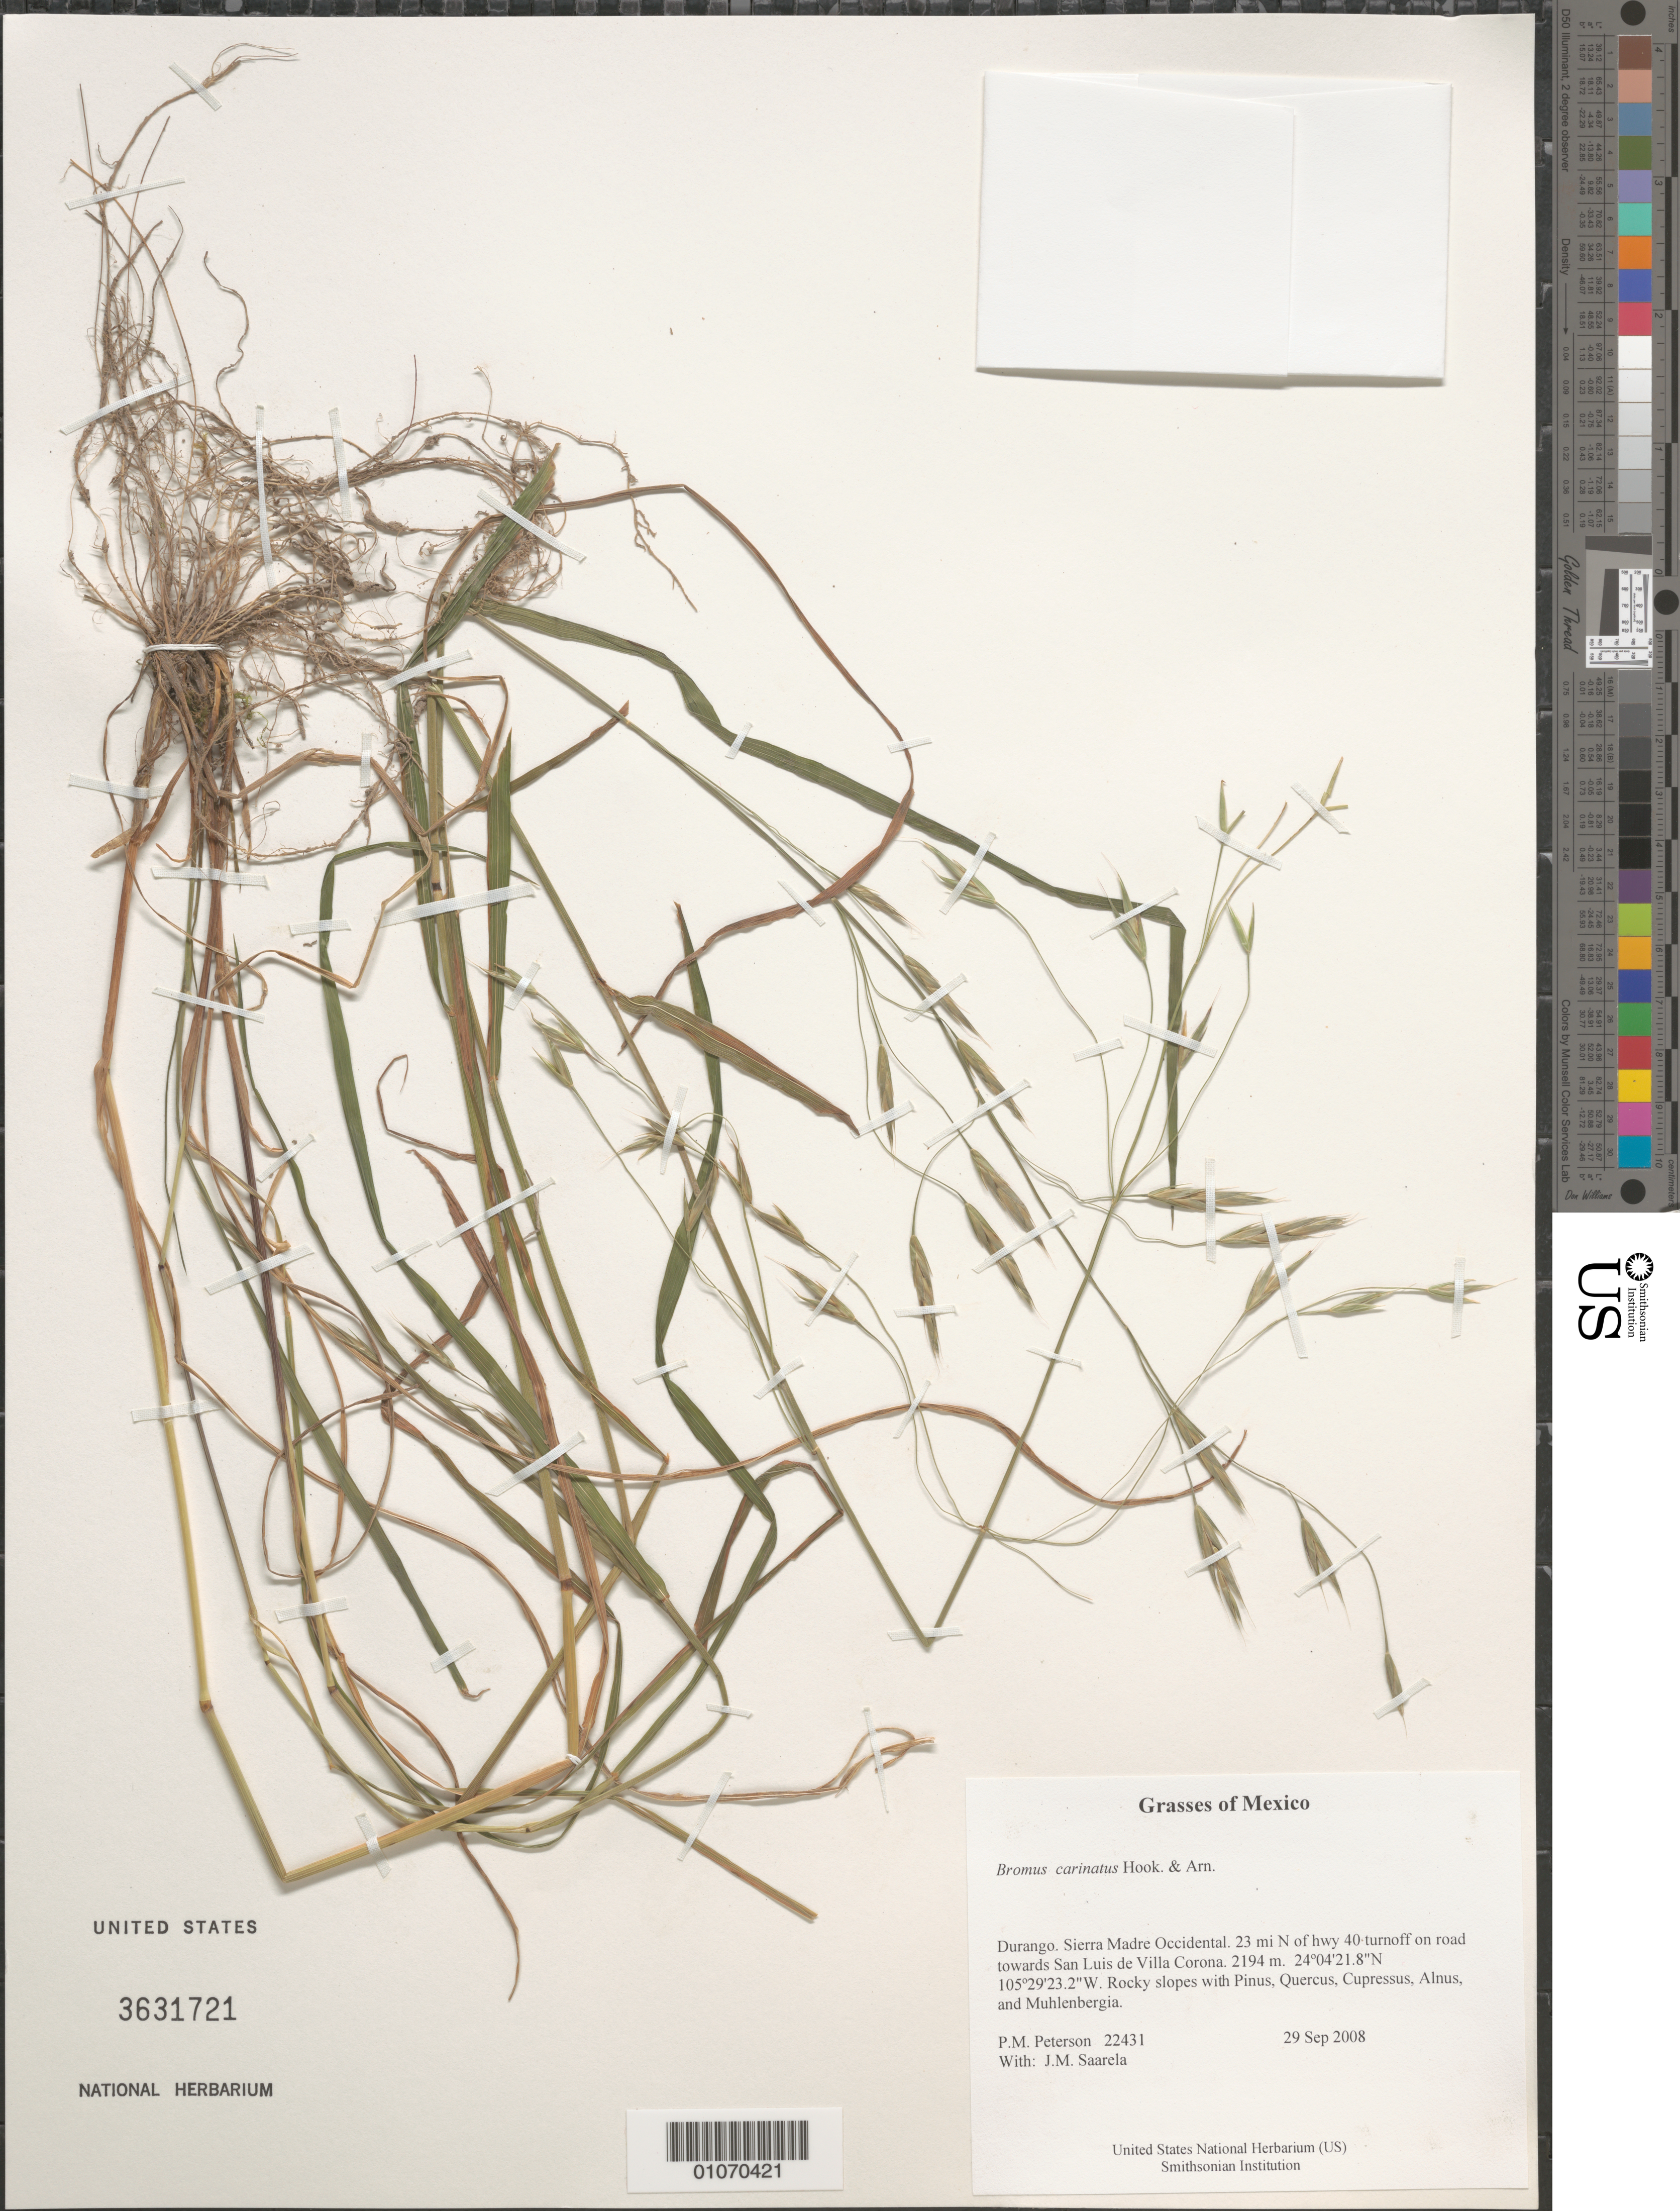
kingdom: Plantae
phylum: Tracheophyta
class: Liliopsida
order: Poales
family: Poaceae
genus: Bromus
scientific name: Bromus carinatus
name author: Hook. & Arn.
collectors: P. M. Peterson & J. Saarela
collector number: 22431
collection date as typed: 29 Sep 2008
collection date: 2008-09-29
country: Mexico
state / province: Durango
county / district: Sierra Madre Occidental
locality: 23 mi N of hwy 40 turnoff on road towards San Luis de Villa Corona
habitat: Rocky slopes with Pinus, Quercus, Cupressus, Alnus, and Muhlenbergia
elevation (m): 2194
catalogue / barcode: US 3631721